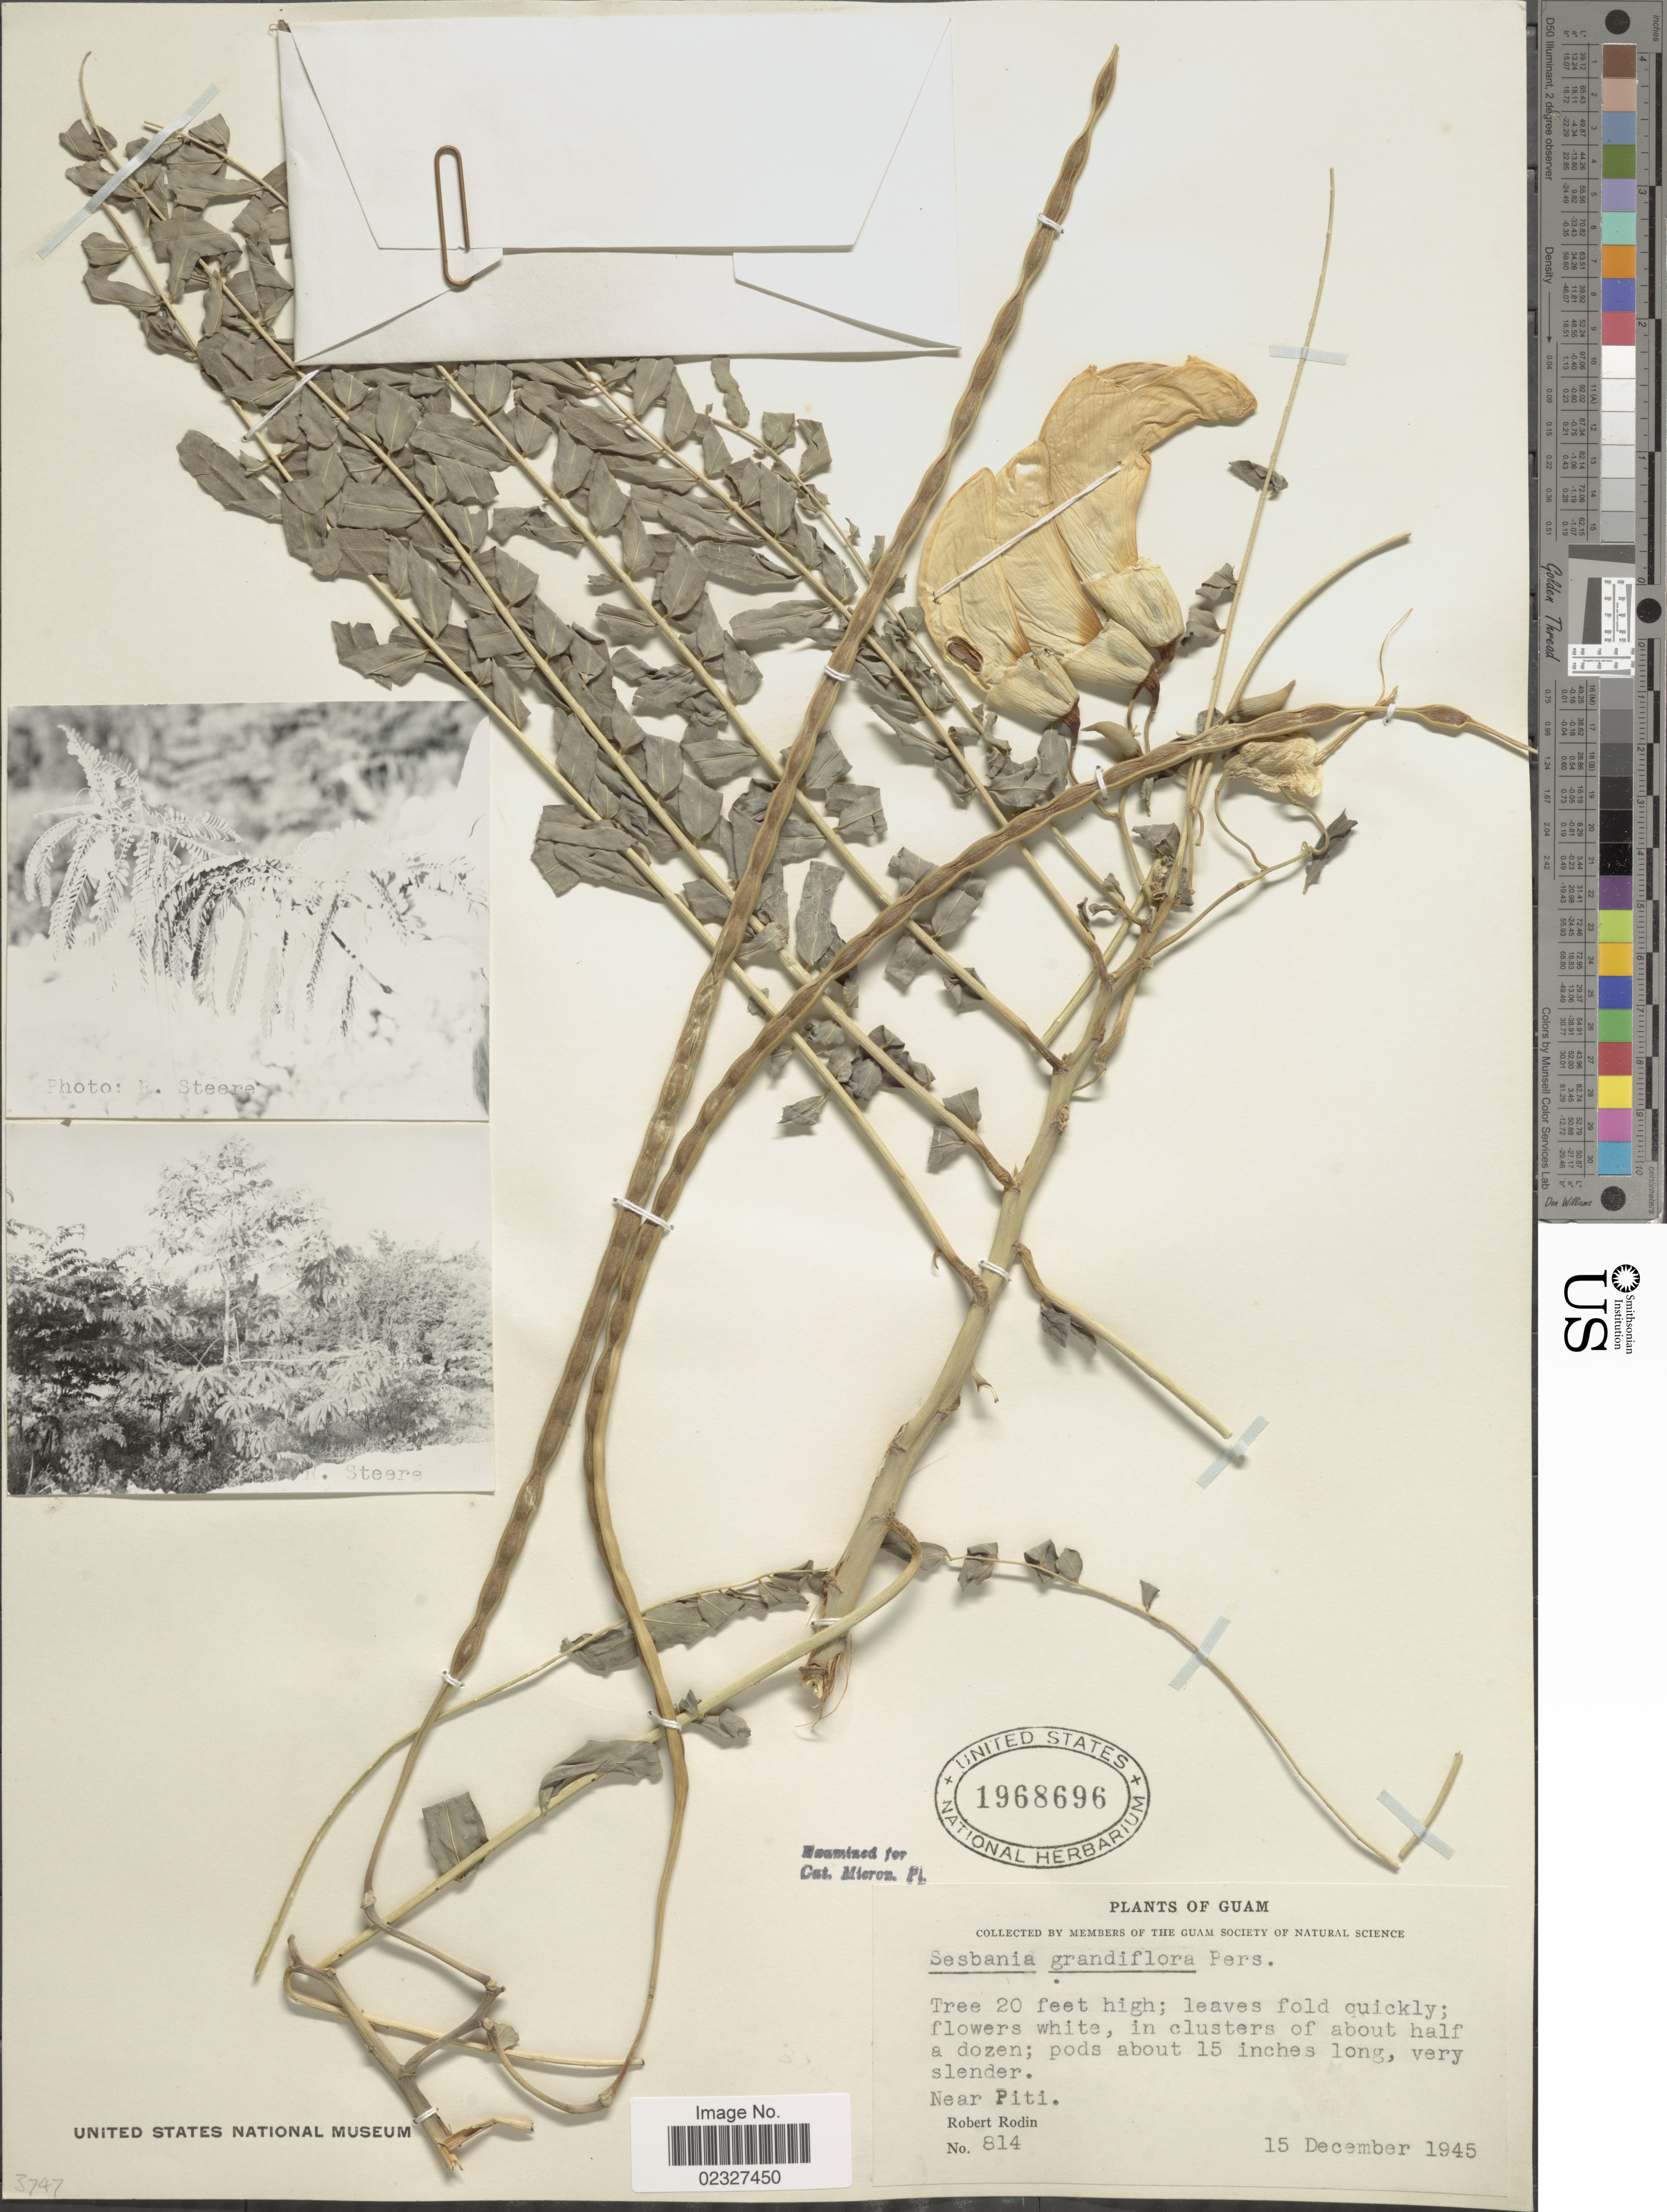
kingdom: Plantae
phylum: Tracheophyta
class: Magnoliopsida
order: Fabales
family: Fabaceae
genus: Sesbania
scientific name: Sesbania grandiflora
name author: (L.) Poir.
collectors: R. Rodin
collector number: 814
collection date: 1948-12-15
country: Guam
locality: Near Piti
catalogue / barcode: US 1968696